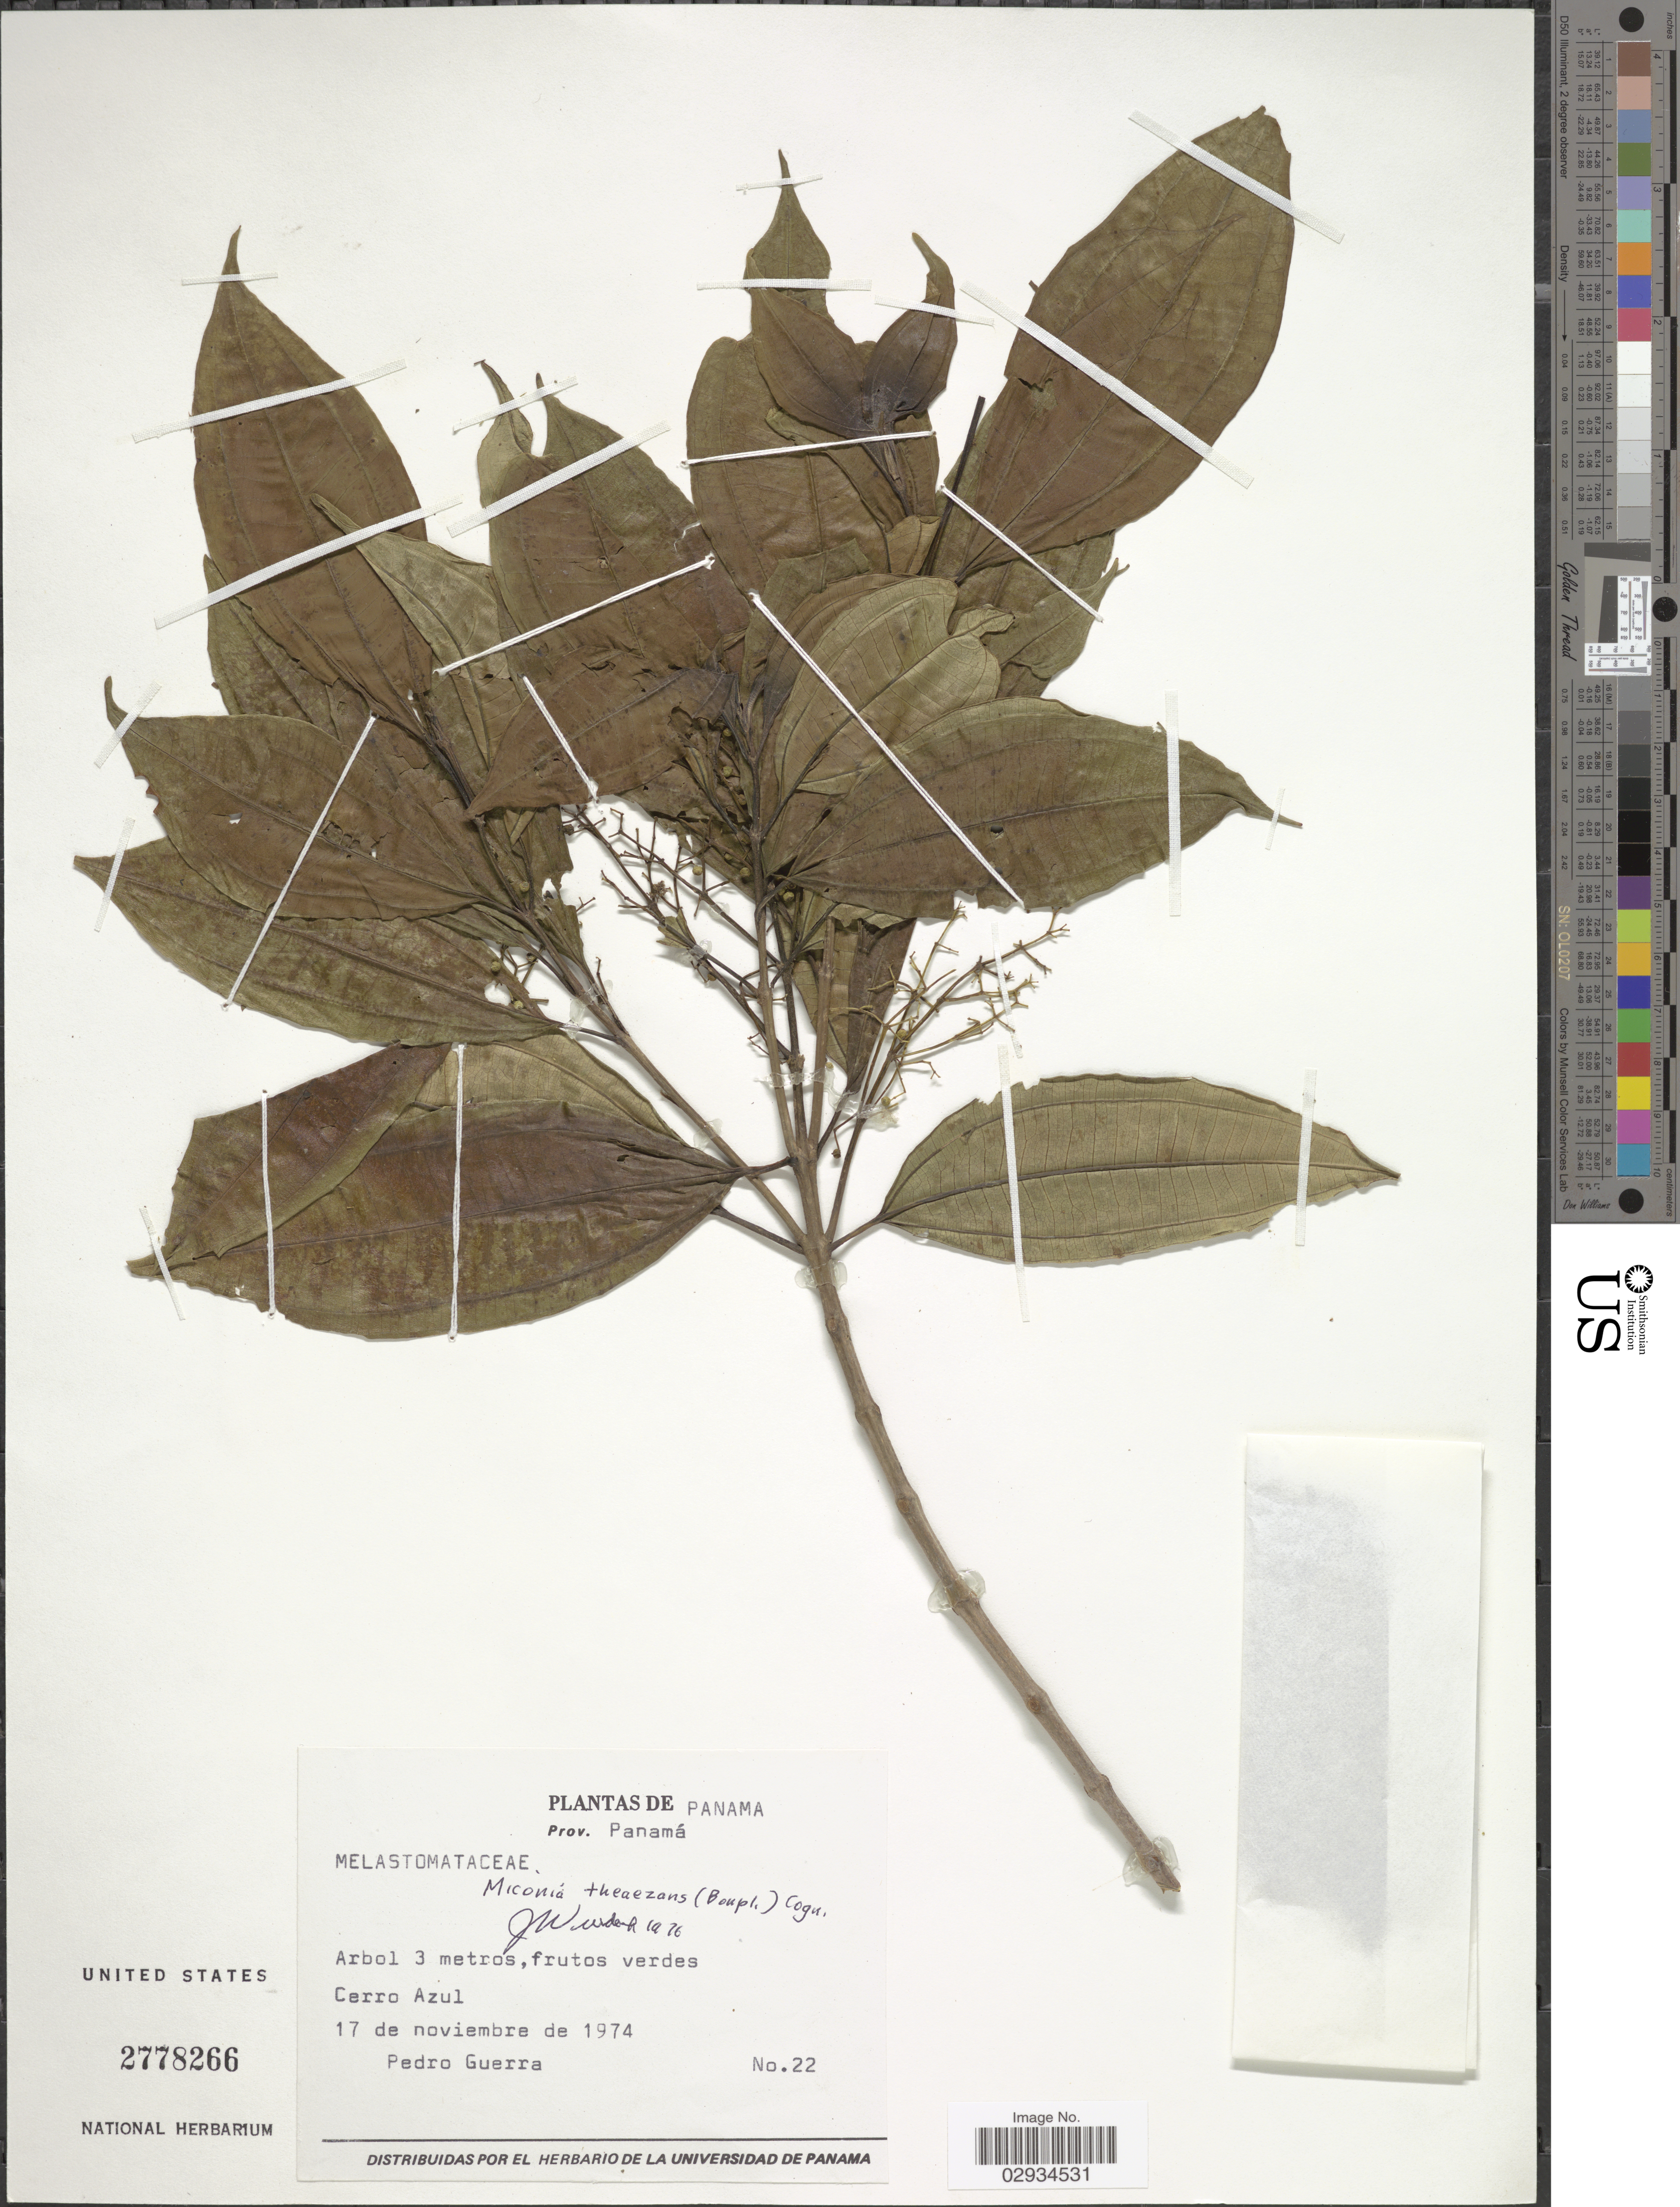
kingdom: Plantae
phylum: Tracheophyta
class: Magnoliopsida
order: Myrtales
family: Melastomataceae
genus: Miconia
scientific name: Miconia theizans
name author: (Bonpl.) Cogn.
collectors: P. Guerra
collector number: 22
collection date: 1974-11-17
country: Panama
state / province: Panamá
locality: Cerro Azul.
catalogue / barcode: US 2778266